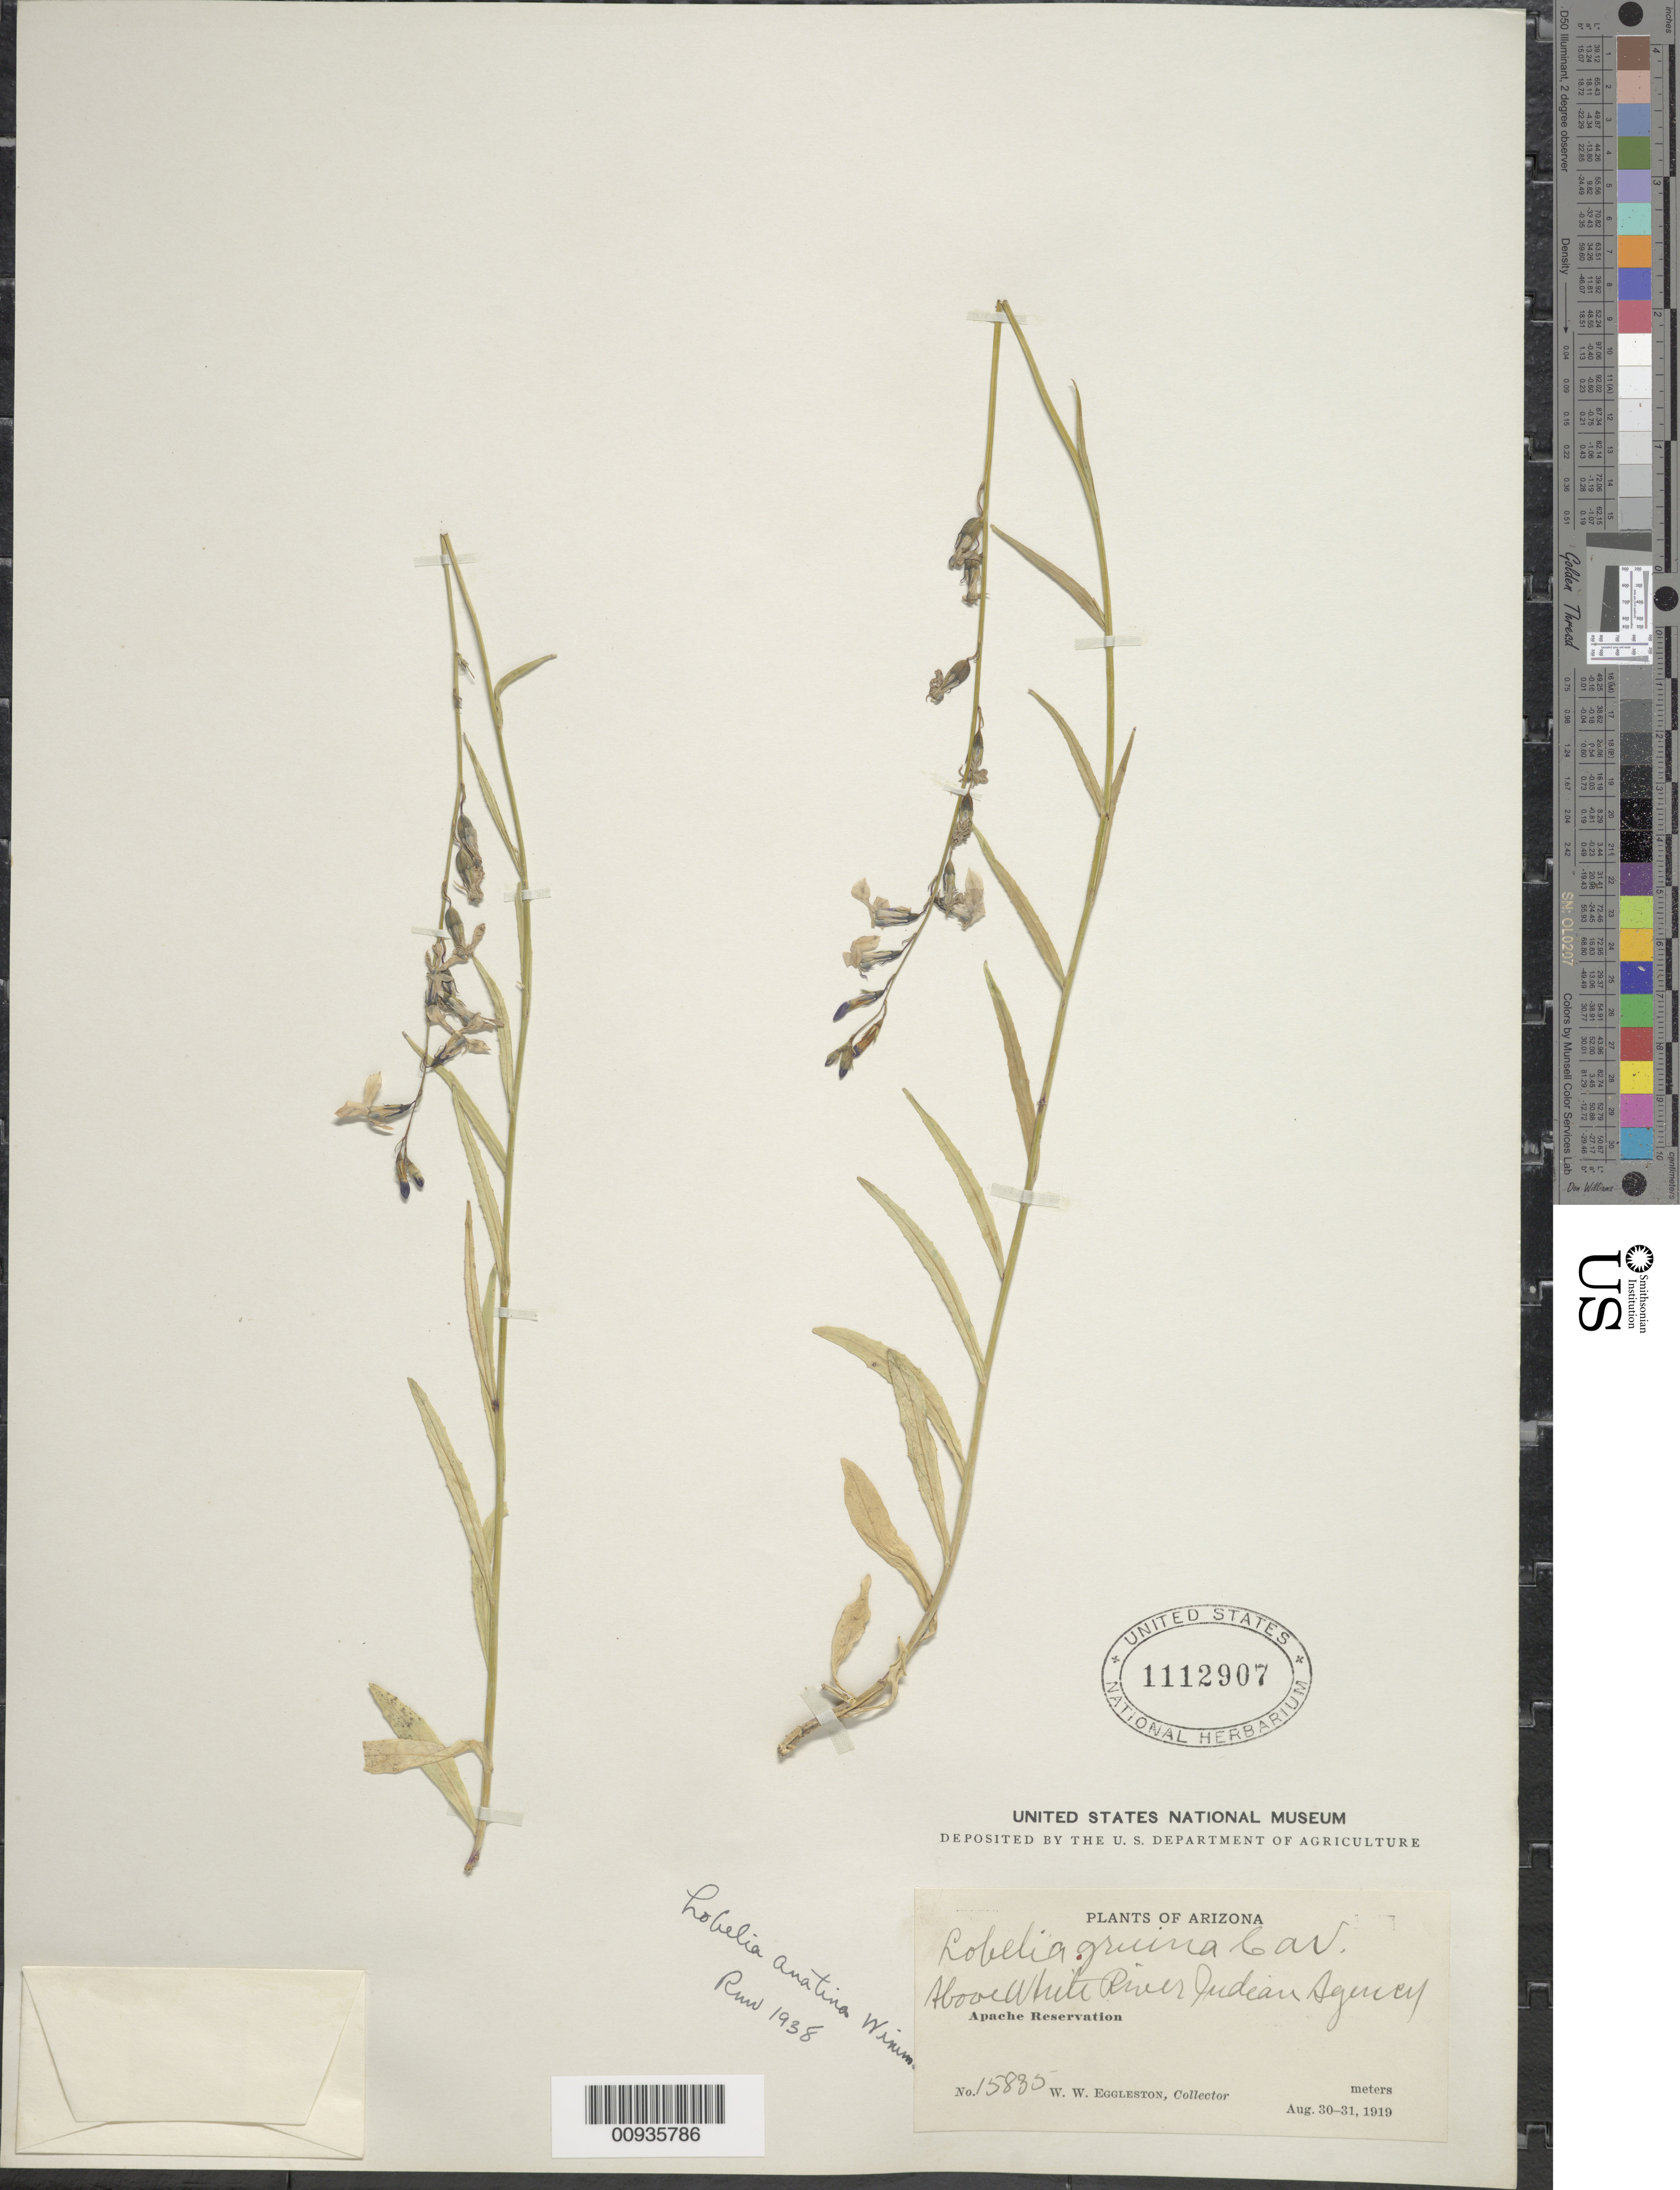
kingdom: Plantae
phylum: Tracheophyta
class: Magnoliopsida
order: Asterales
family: Campanulaceae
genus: Lobelia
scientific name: Lobelia anatina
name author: E. Wimm.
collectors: W. W. Eggleston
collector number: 15835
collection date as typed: Aug. 30 - 31, 1919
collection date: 1919-08-30/1919-08-31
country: United States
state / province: Arizona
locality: About White River Indian Agency, Apache Reservation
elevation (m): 2080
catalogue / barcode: US 1112907